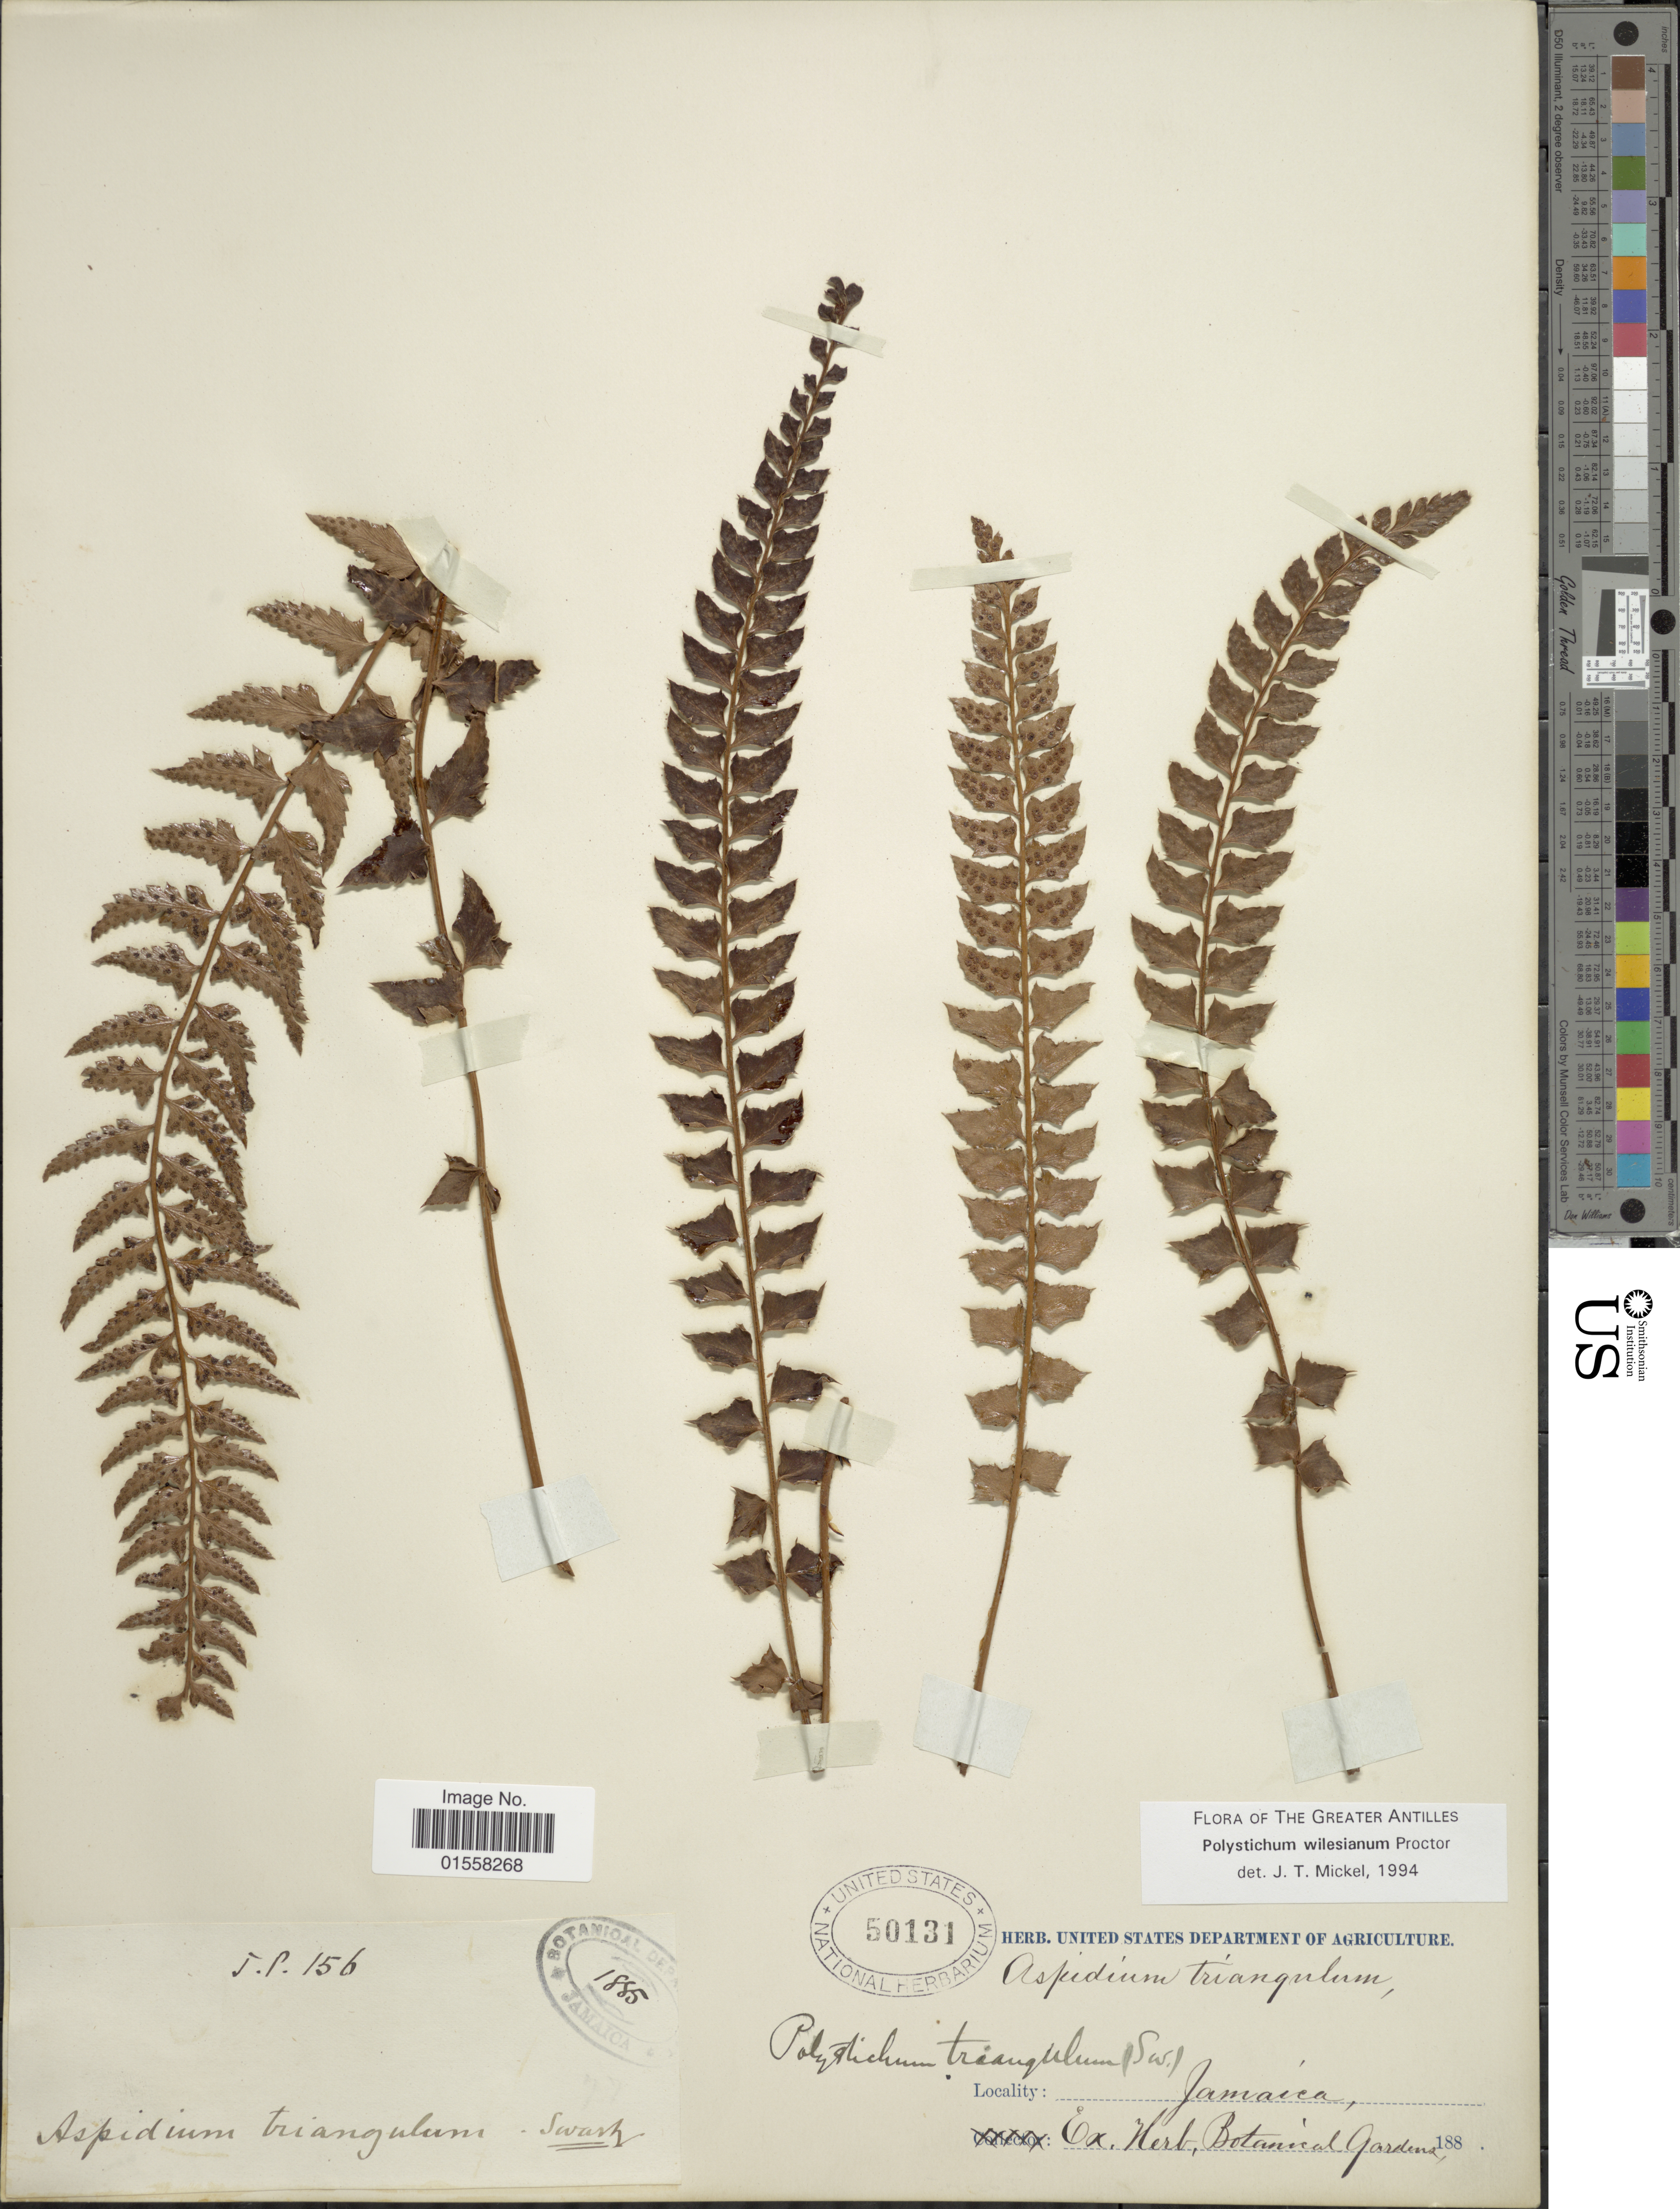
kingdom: Plantae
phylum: Tracheophyta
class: Polypodiopsida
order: Polypodiales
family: Dryopteridaceae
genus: Polystichum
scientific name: Polystichum wilesianum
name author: Proctor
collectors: J.P.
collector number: JP156*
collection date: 1885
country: Jamaica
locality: Jamaica.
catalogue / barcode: US 50131